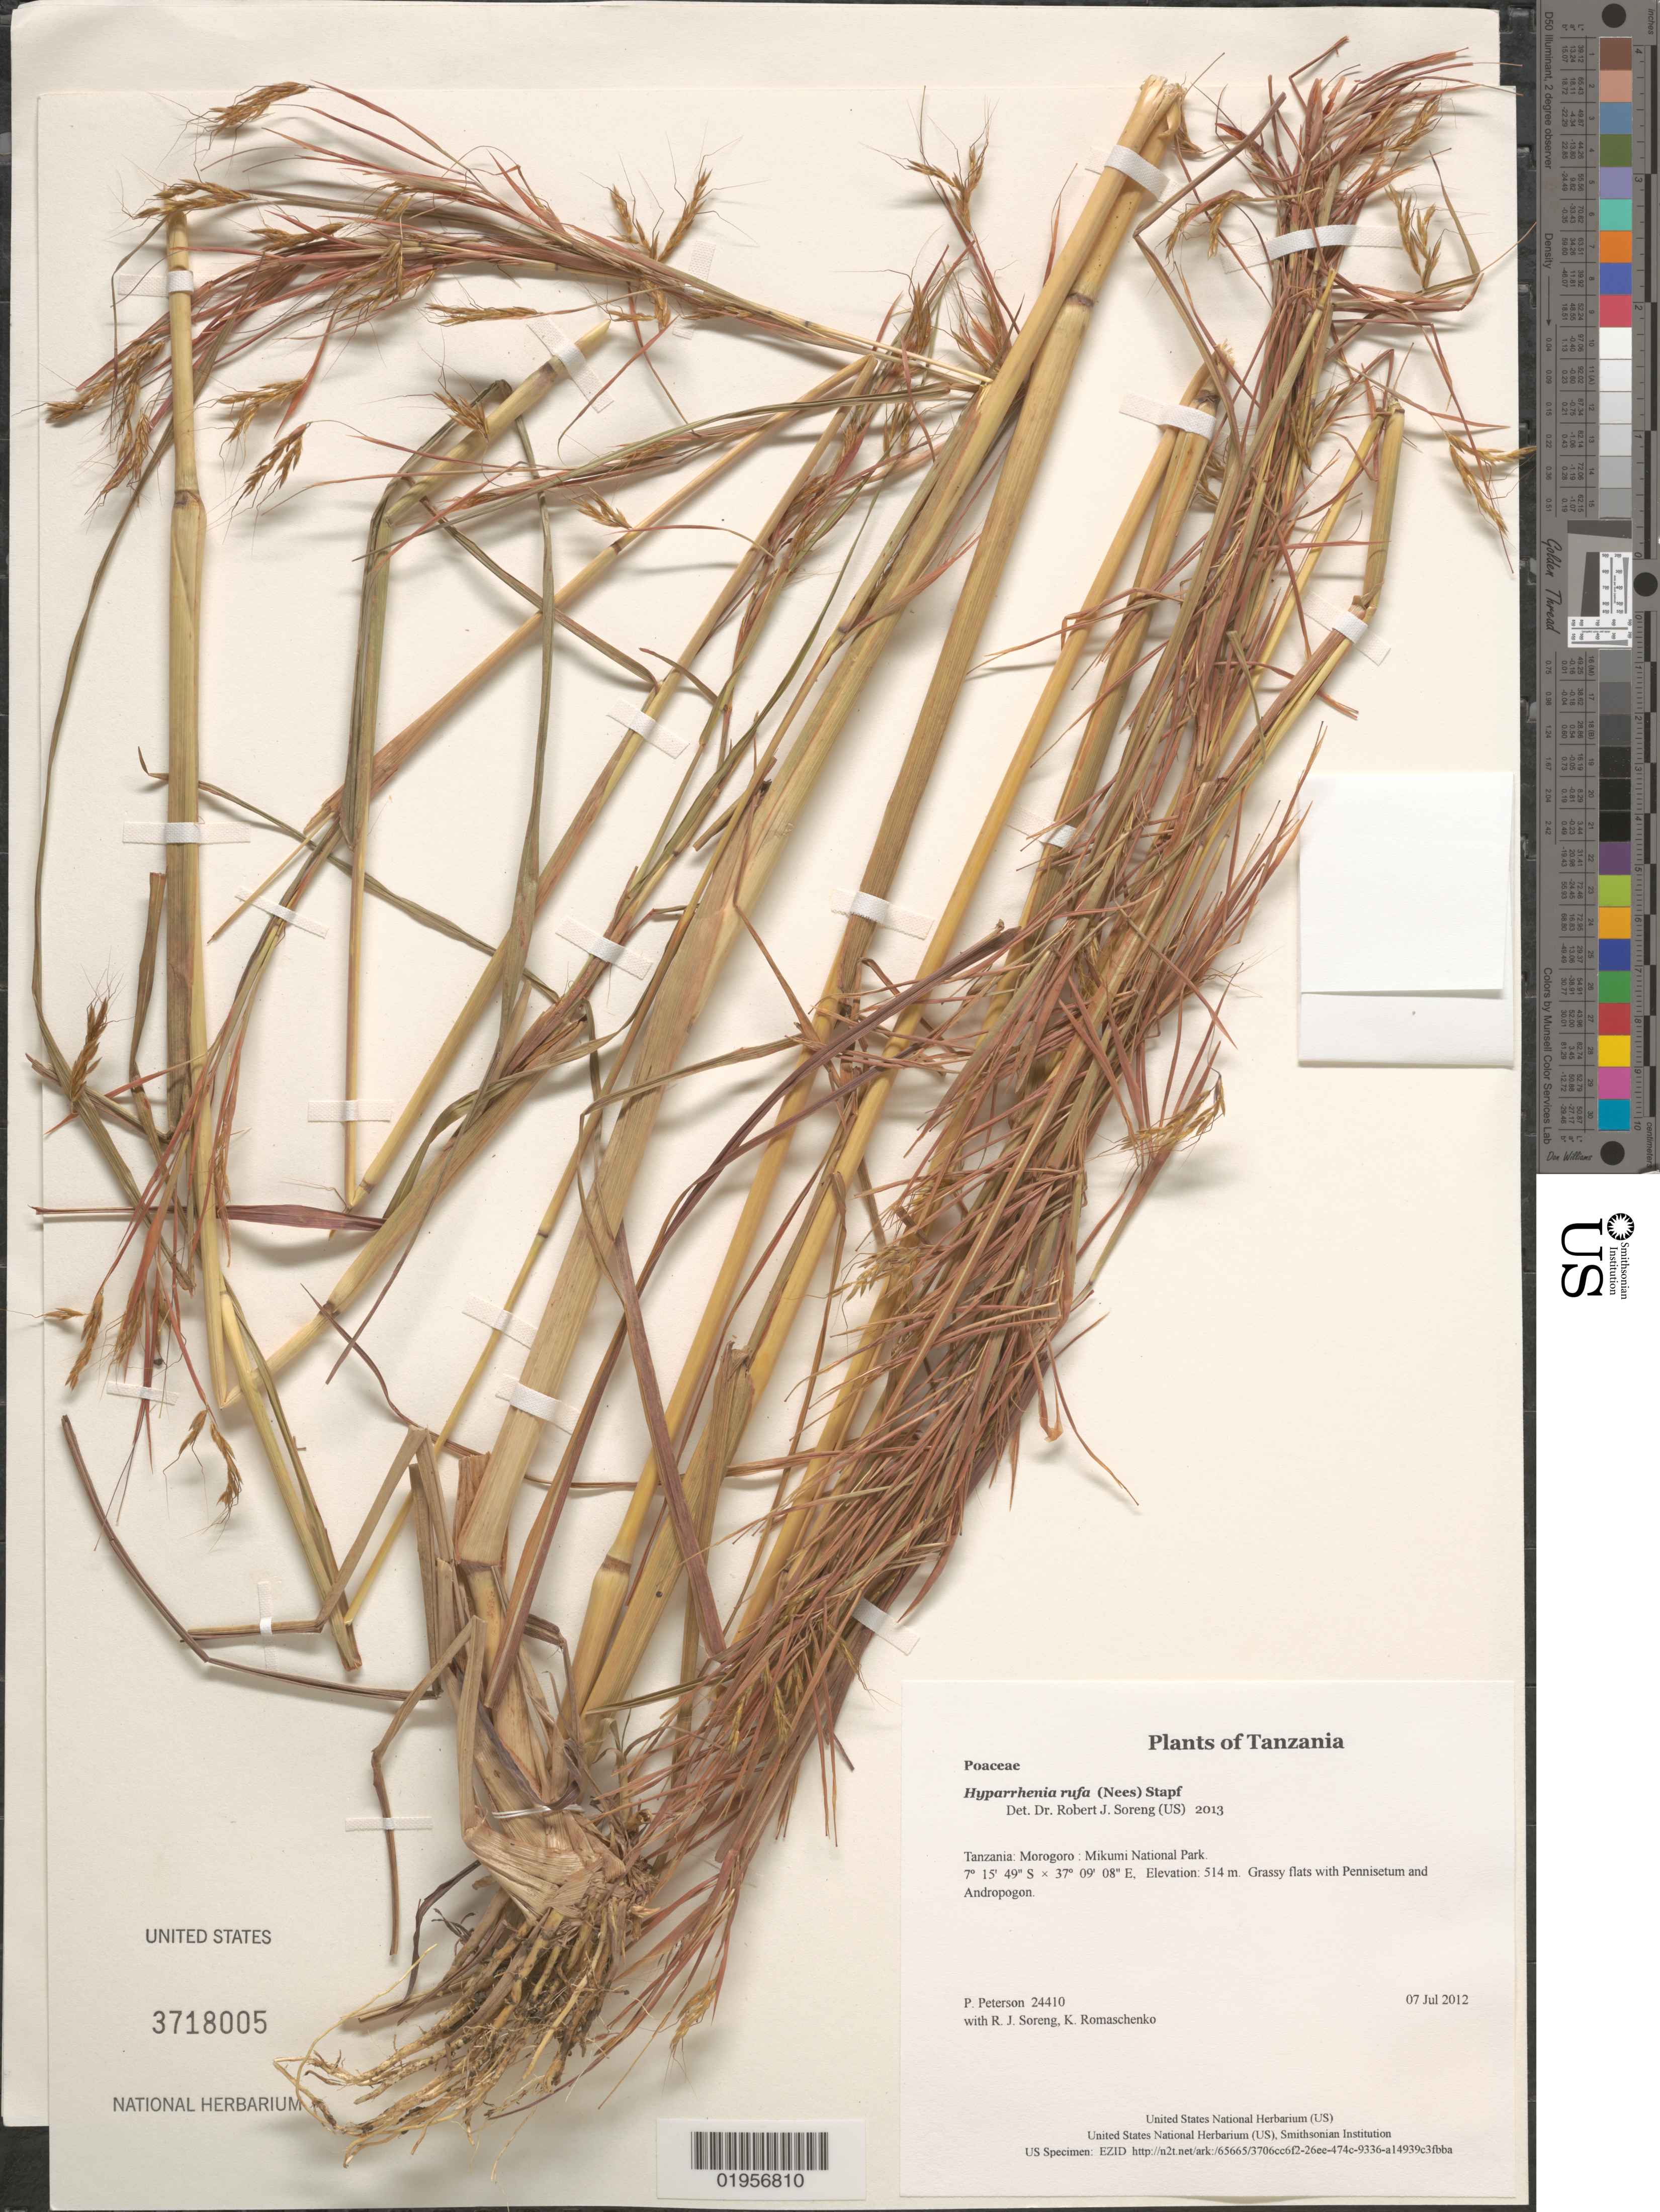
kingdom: Plantae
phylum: Tracheophyta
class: Liliopsida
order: Poales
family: Poaceae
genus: Hyparrhenia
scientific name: Hyparrhenia rufa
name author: (Nees) Stapf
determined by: Soreng, Robert J., Research Associate (BOT), Smithsonian Institution - National Museum of Natural History (UNITED STATES)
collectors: P. M. Peterson, R. J. Soreng & K. Romaschenko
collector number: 24410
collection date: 2012-07-07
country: Tanzania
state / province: Morogoro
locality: Mikumi National Park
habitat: Grassy flats with Pennisetum and Andropogon.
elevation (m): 514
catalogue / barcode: US 3718005